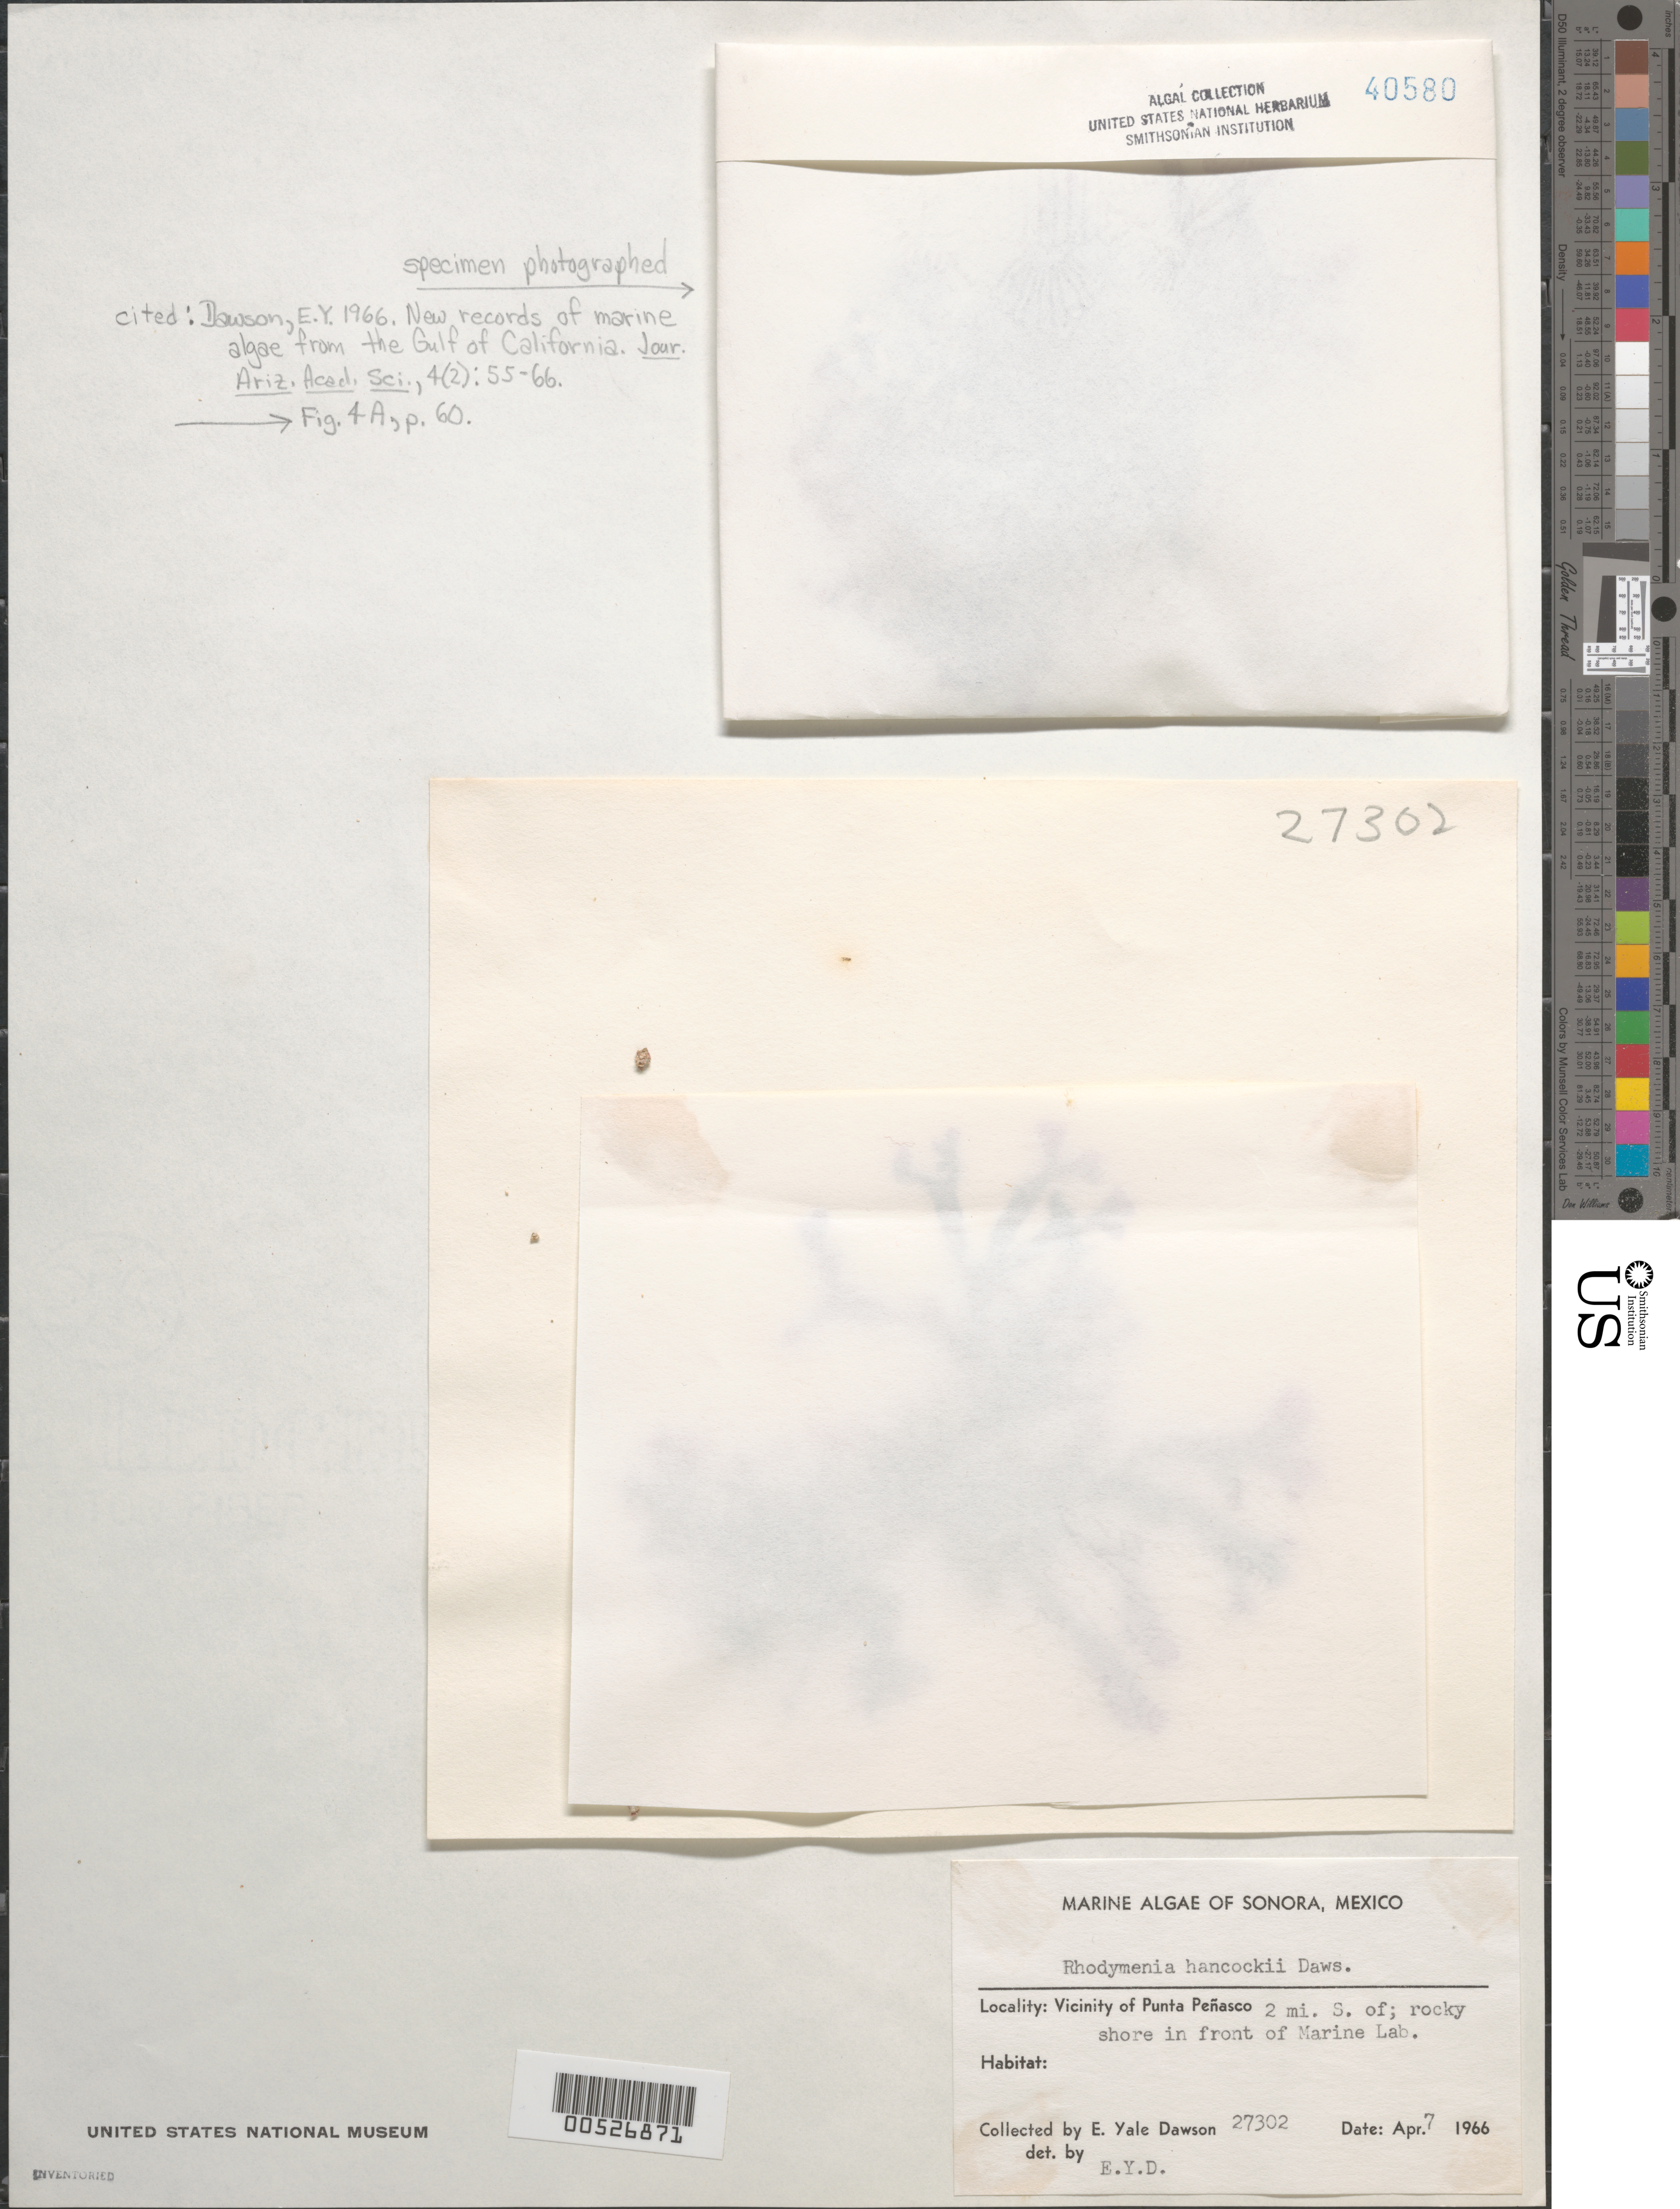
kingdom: Plantae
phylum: Rhodophyta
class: Florideophyceae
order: Rhodymeniales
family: Rhodymeniaceae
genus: Rhodymenia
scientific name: Rhodymenia hancockii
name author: E.Y. Dawson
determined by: Dawson, E. Y.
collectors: E. Y. Dawson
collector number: EYD 27302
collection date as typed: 07 Apr 1966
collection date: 1966-04-07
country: Mexico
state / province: Sonora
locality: Marine laboratory shore, 2 miles south of Punta Penasco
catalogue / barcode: US 40580